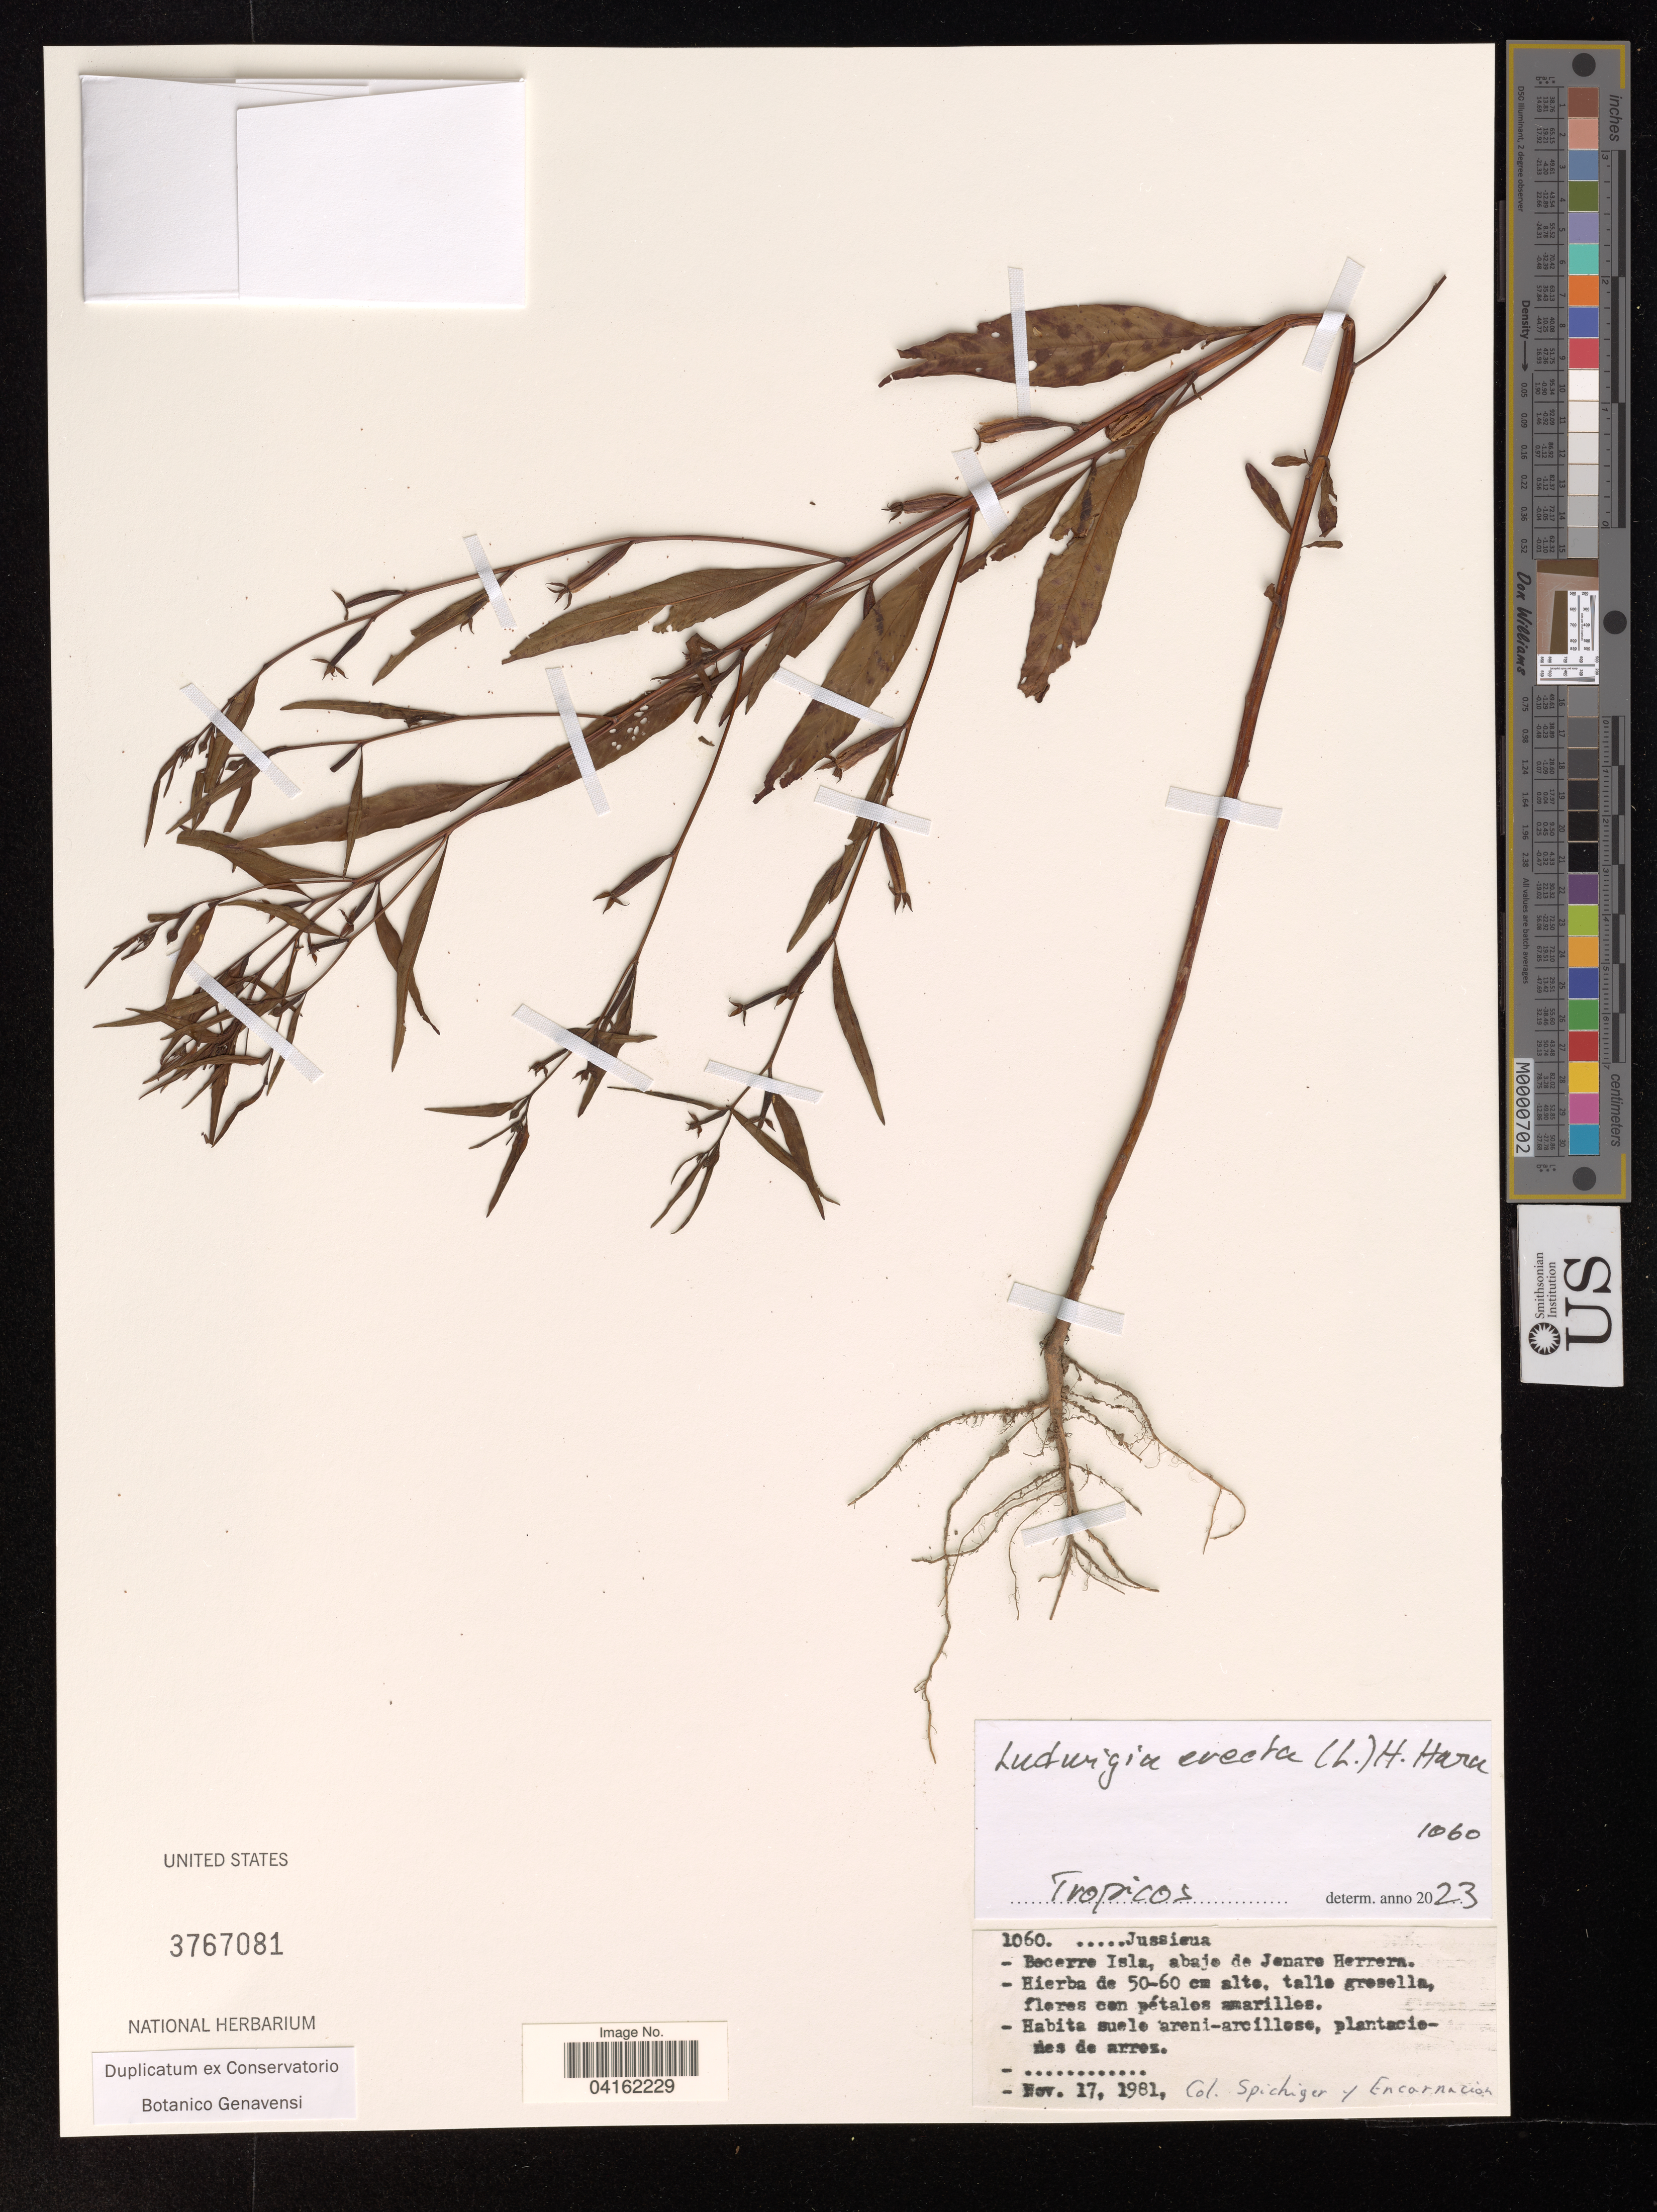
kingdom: Plantae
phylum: Tracheophyta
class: Magnoliopsida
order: Myrtales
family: Onagraceae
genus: Ludwigia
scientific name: Ludwigia erecta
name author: (L.) H. Hara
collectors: Spichiger & -- Encarnacion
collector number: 1060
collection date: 1981-11-17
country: Peru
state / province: Loreto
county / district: Jenaro Herrera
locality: Becerro Isla, abajo de Jenaro Herrera.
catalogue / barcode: US 3767081